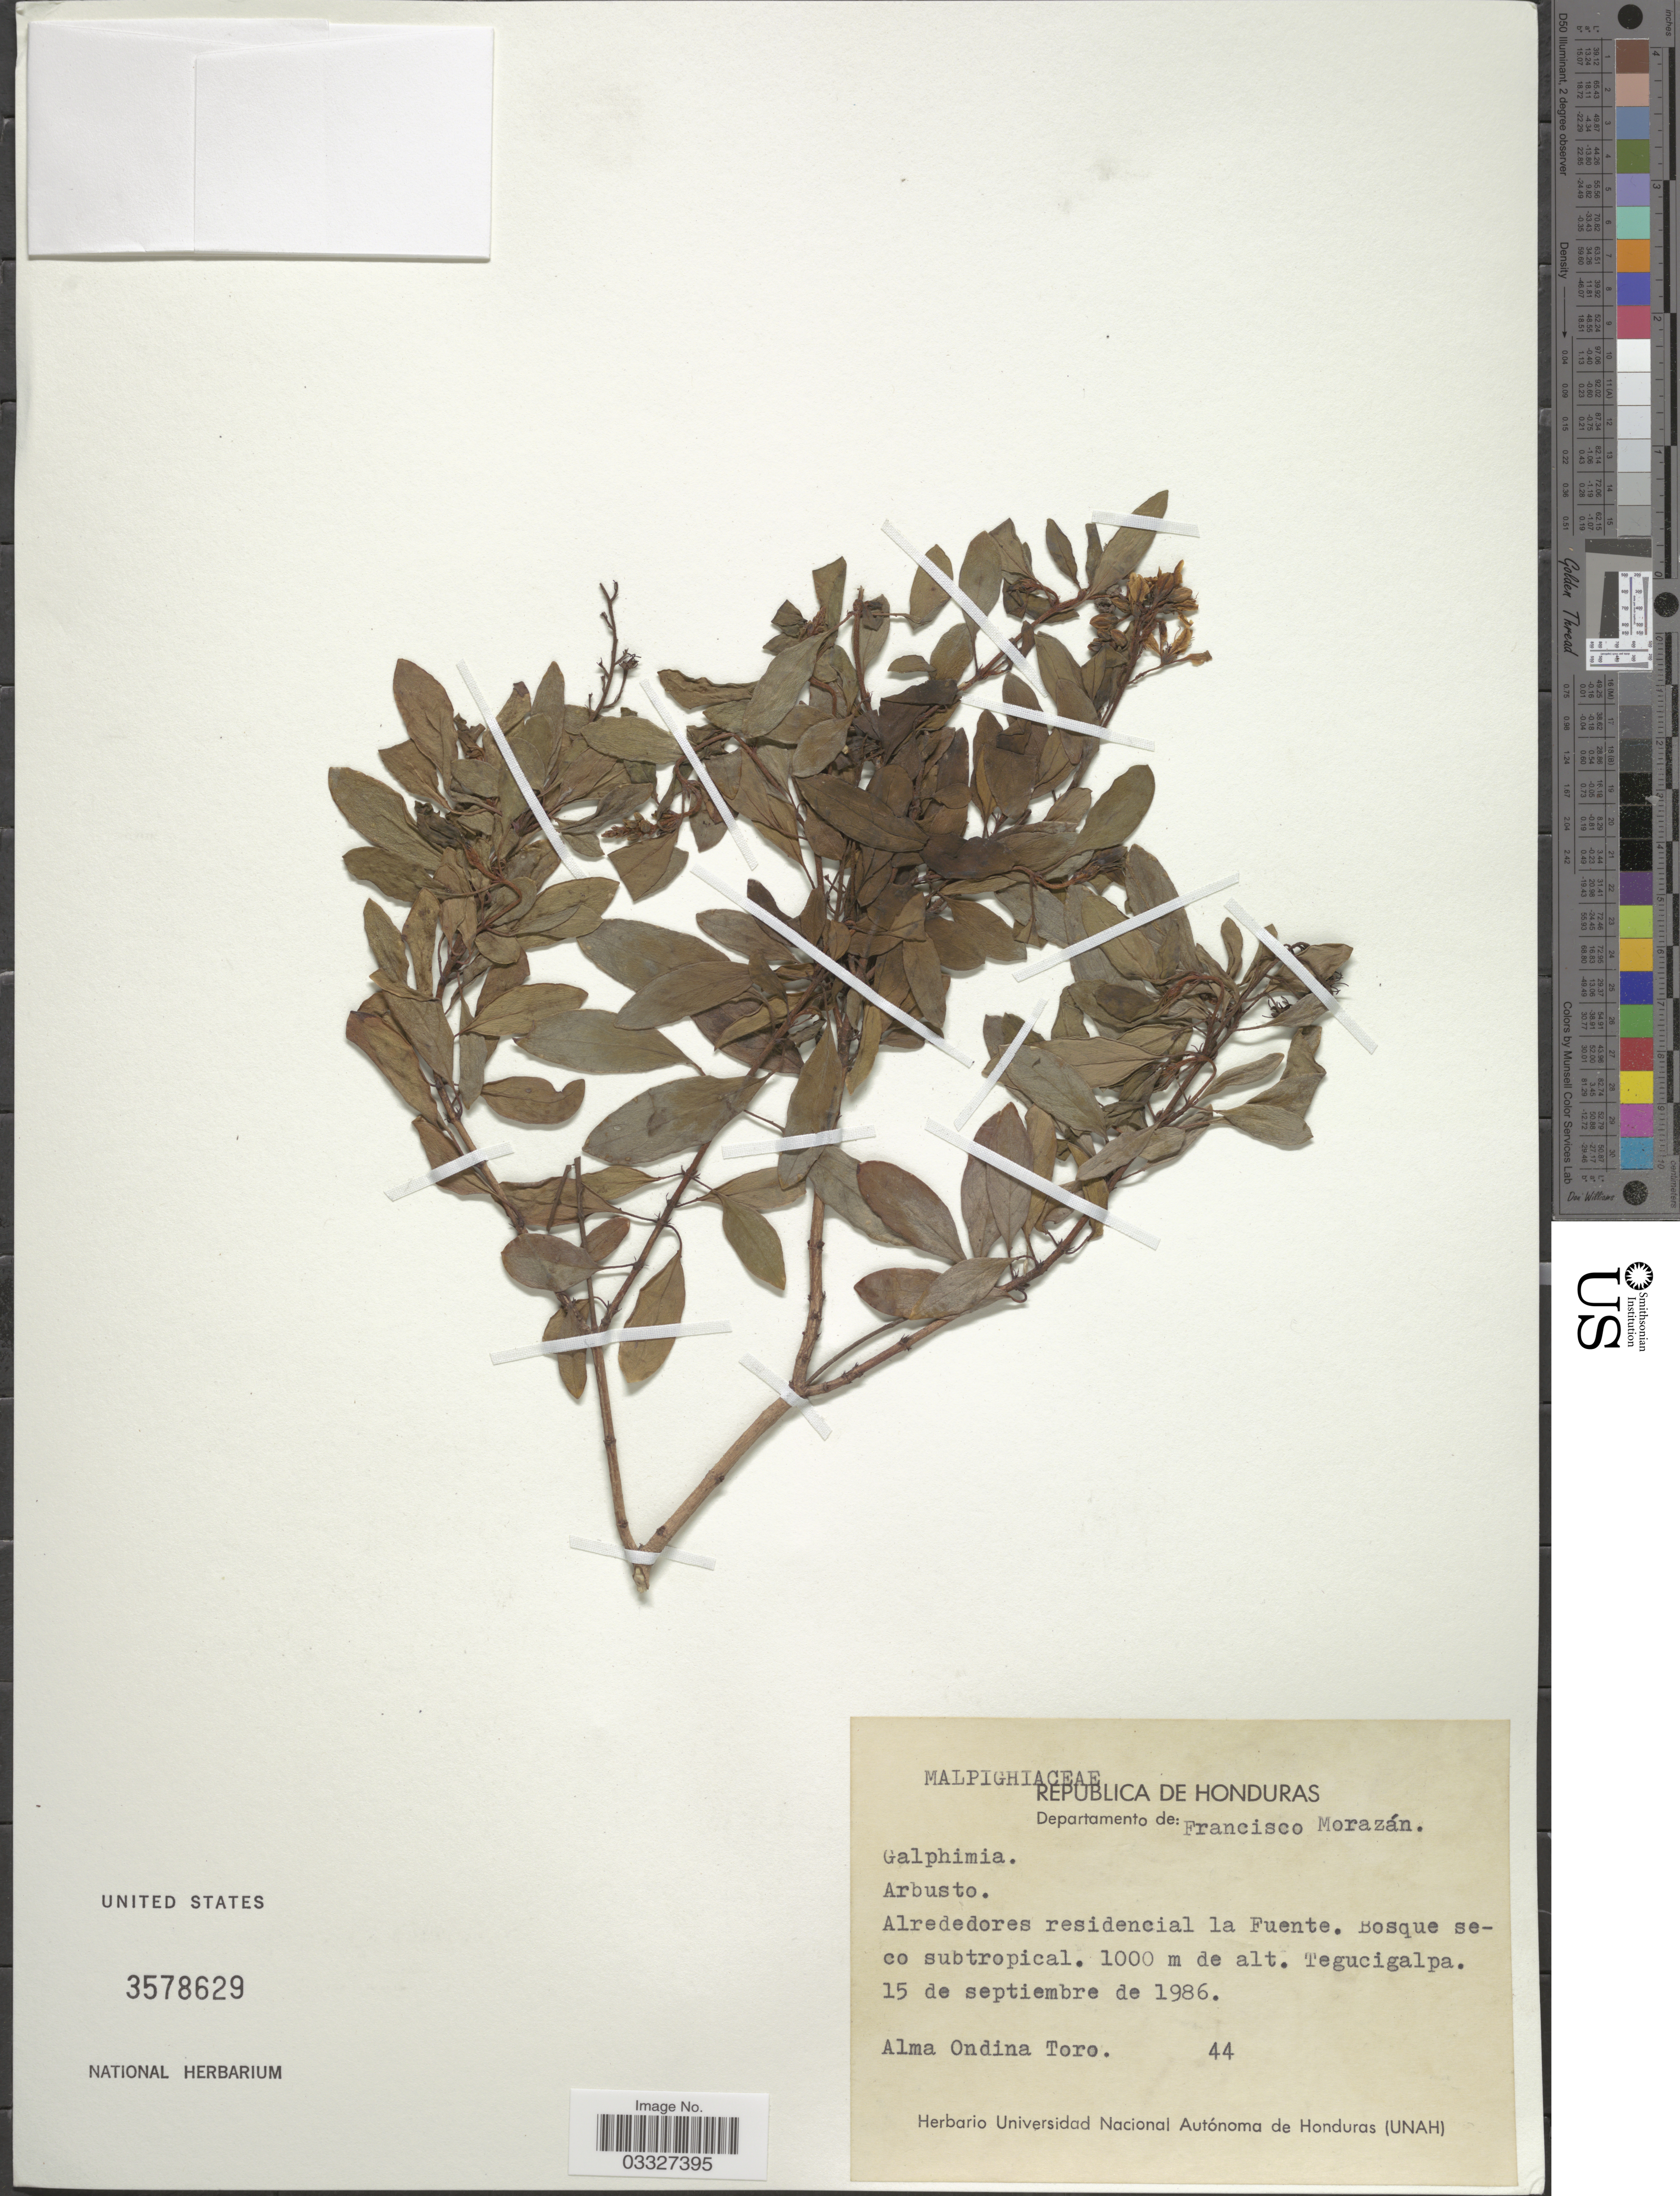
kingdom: Plantae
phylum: Tracheophyta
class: Magnoliopsida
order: Malpighiales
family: Malpighiaceae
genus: Galphimia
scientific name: Galphimia gracilis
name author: Bartl.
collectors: A. Toro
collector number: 44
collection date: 1986-09-15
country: Honduras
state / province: Fco. Morazán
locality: Departamento de: Francisco Morazán. Alrededores residencial la Feunte. Tegucigalpa.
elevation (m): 1000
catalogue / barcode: US 3578629